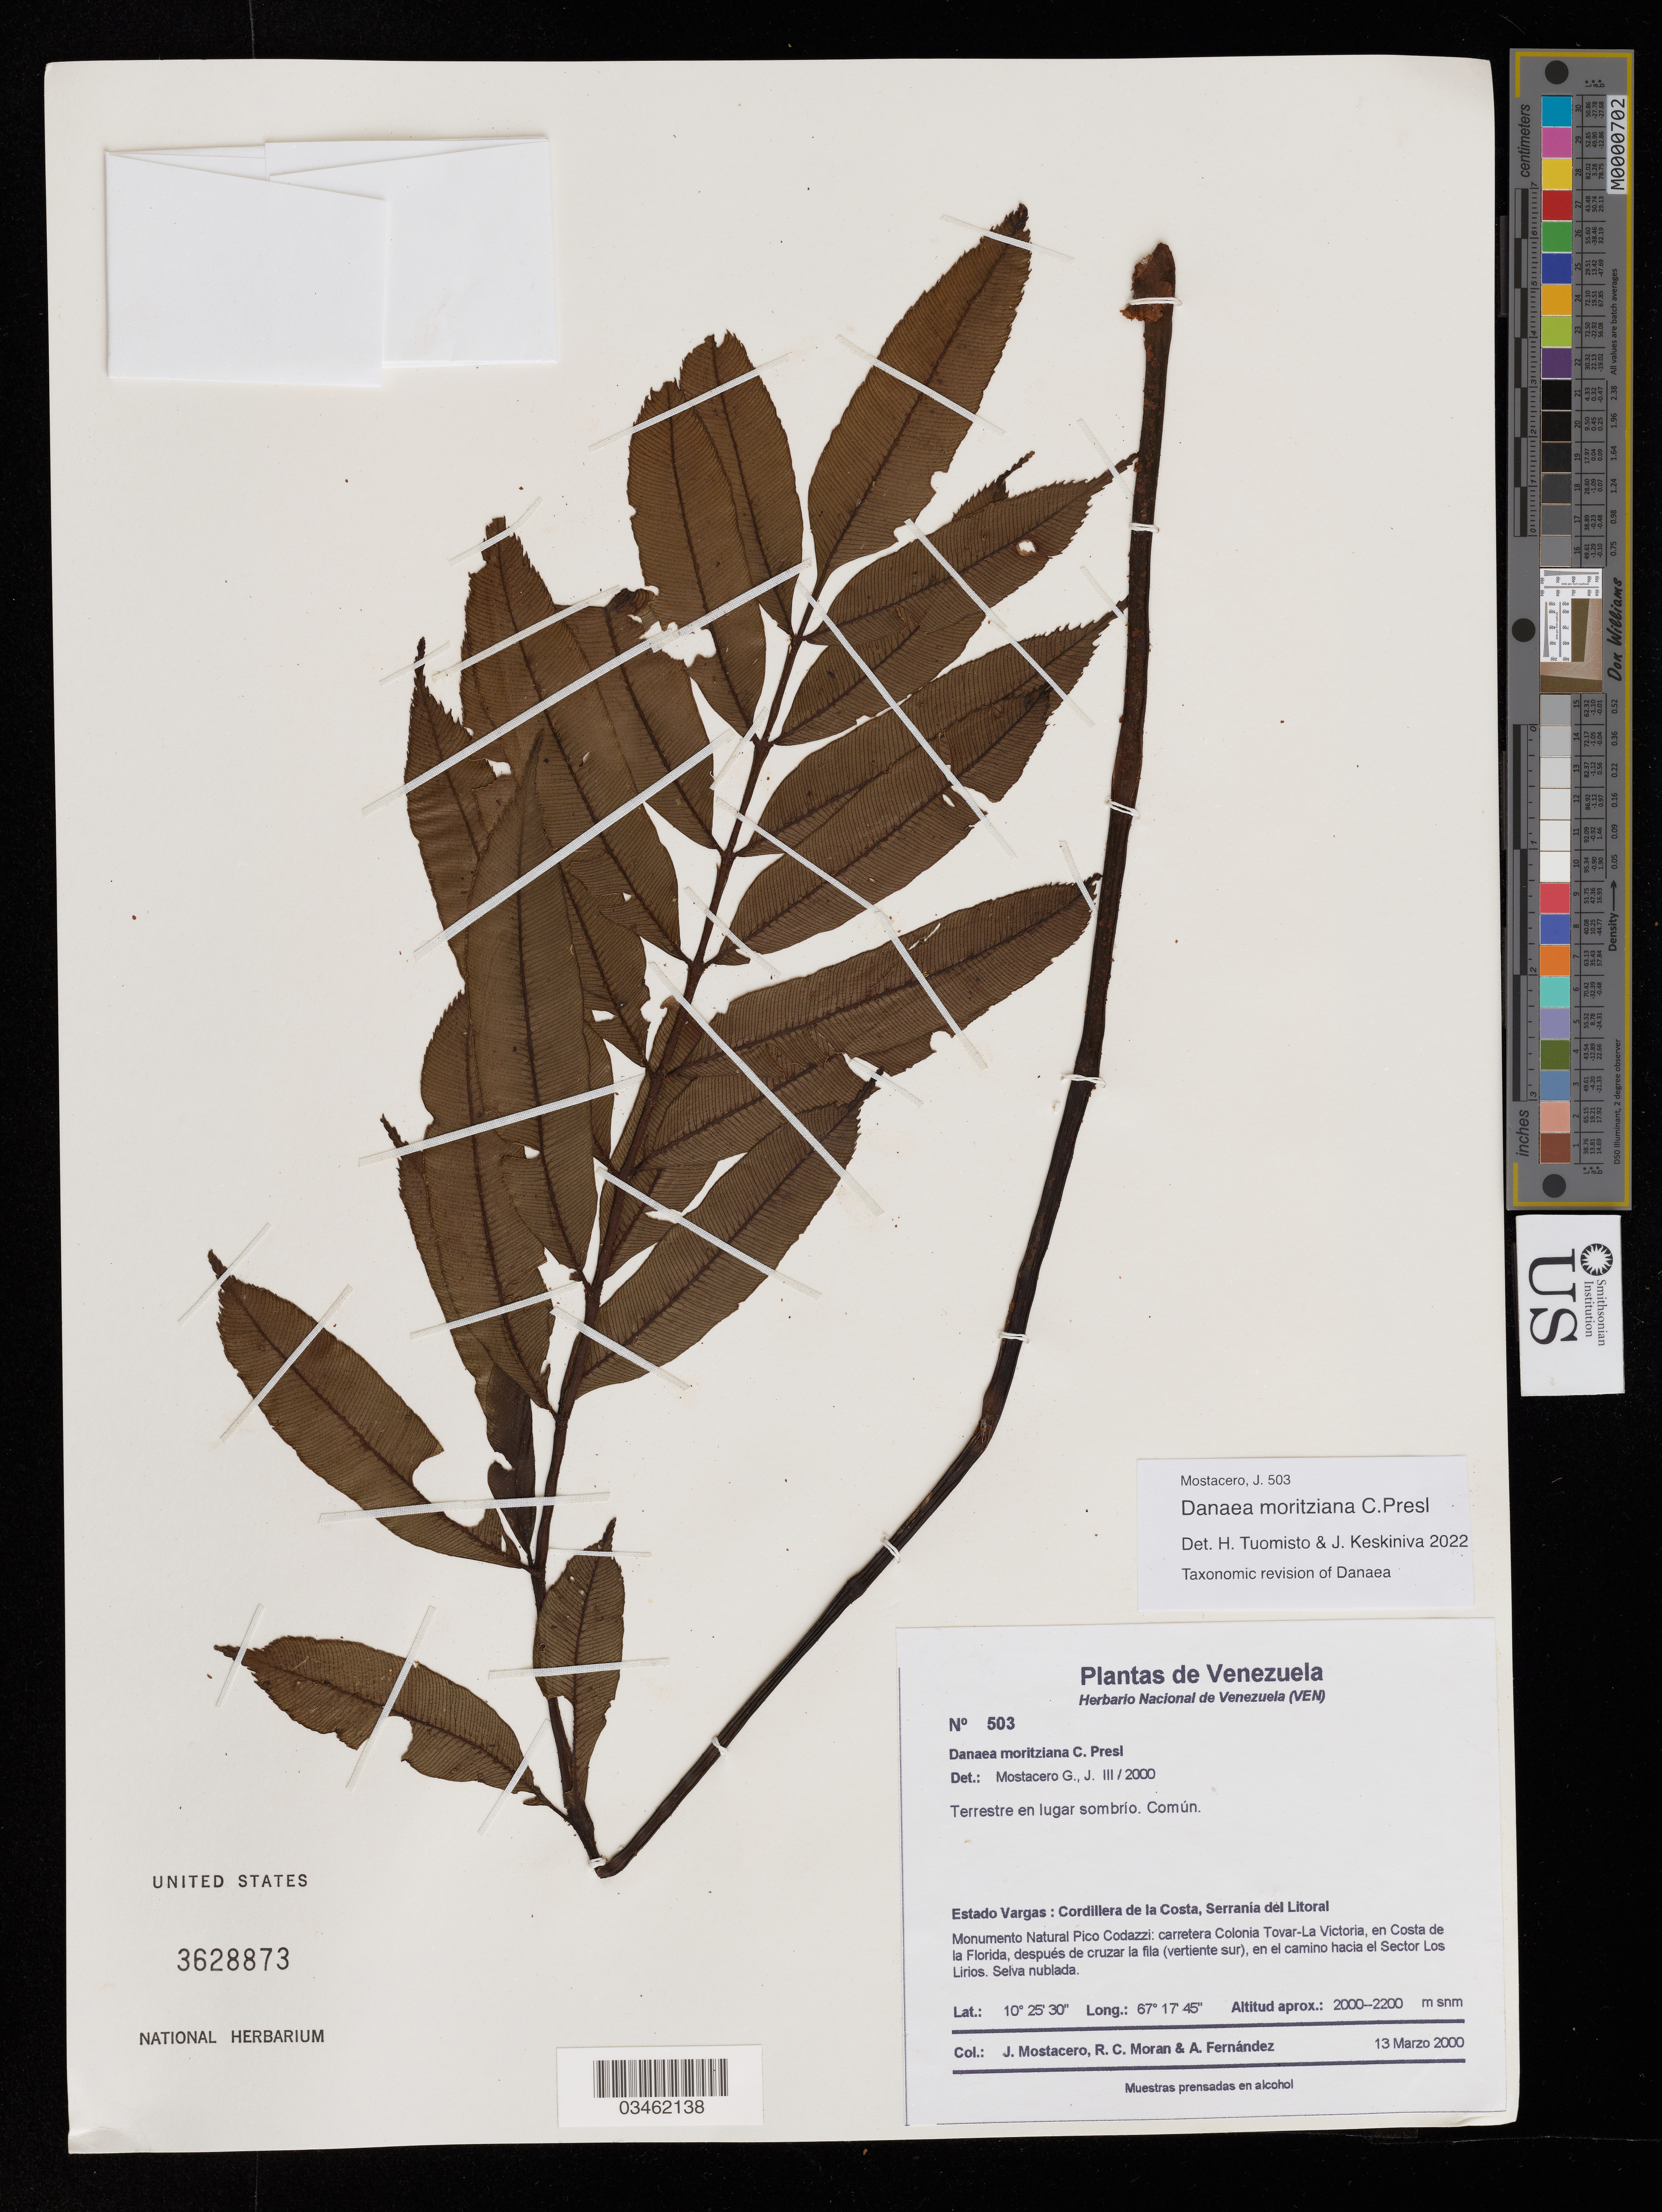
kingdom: Plantae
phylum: Tracheophyta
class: Polypodiopsida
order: Marattiales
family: Marattiaceae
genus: Danaea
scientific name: Danaea moritziana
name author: C. Presl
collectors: J. Mostacero, R. C. Moran & A. Fernández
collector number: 503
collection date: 2000-03-13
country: Venezuela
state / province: Vargas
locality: Cordillera de la Costa, Serranía del Litoral. Monumento Natural Pico Codazzi: carretera Colonia Tovar-La Victoria, en Costa de la Florida, después de cruzar la fila (vertiente sur), en el camino hacia el Sector Los Lirios. Selva nublada.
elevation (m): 2000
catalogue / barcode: US 3628873